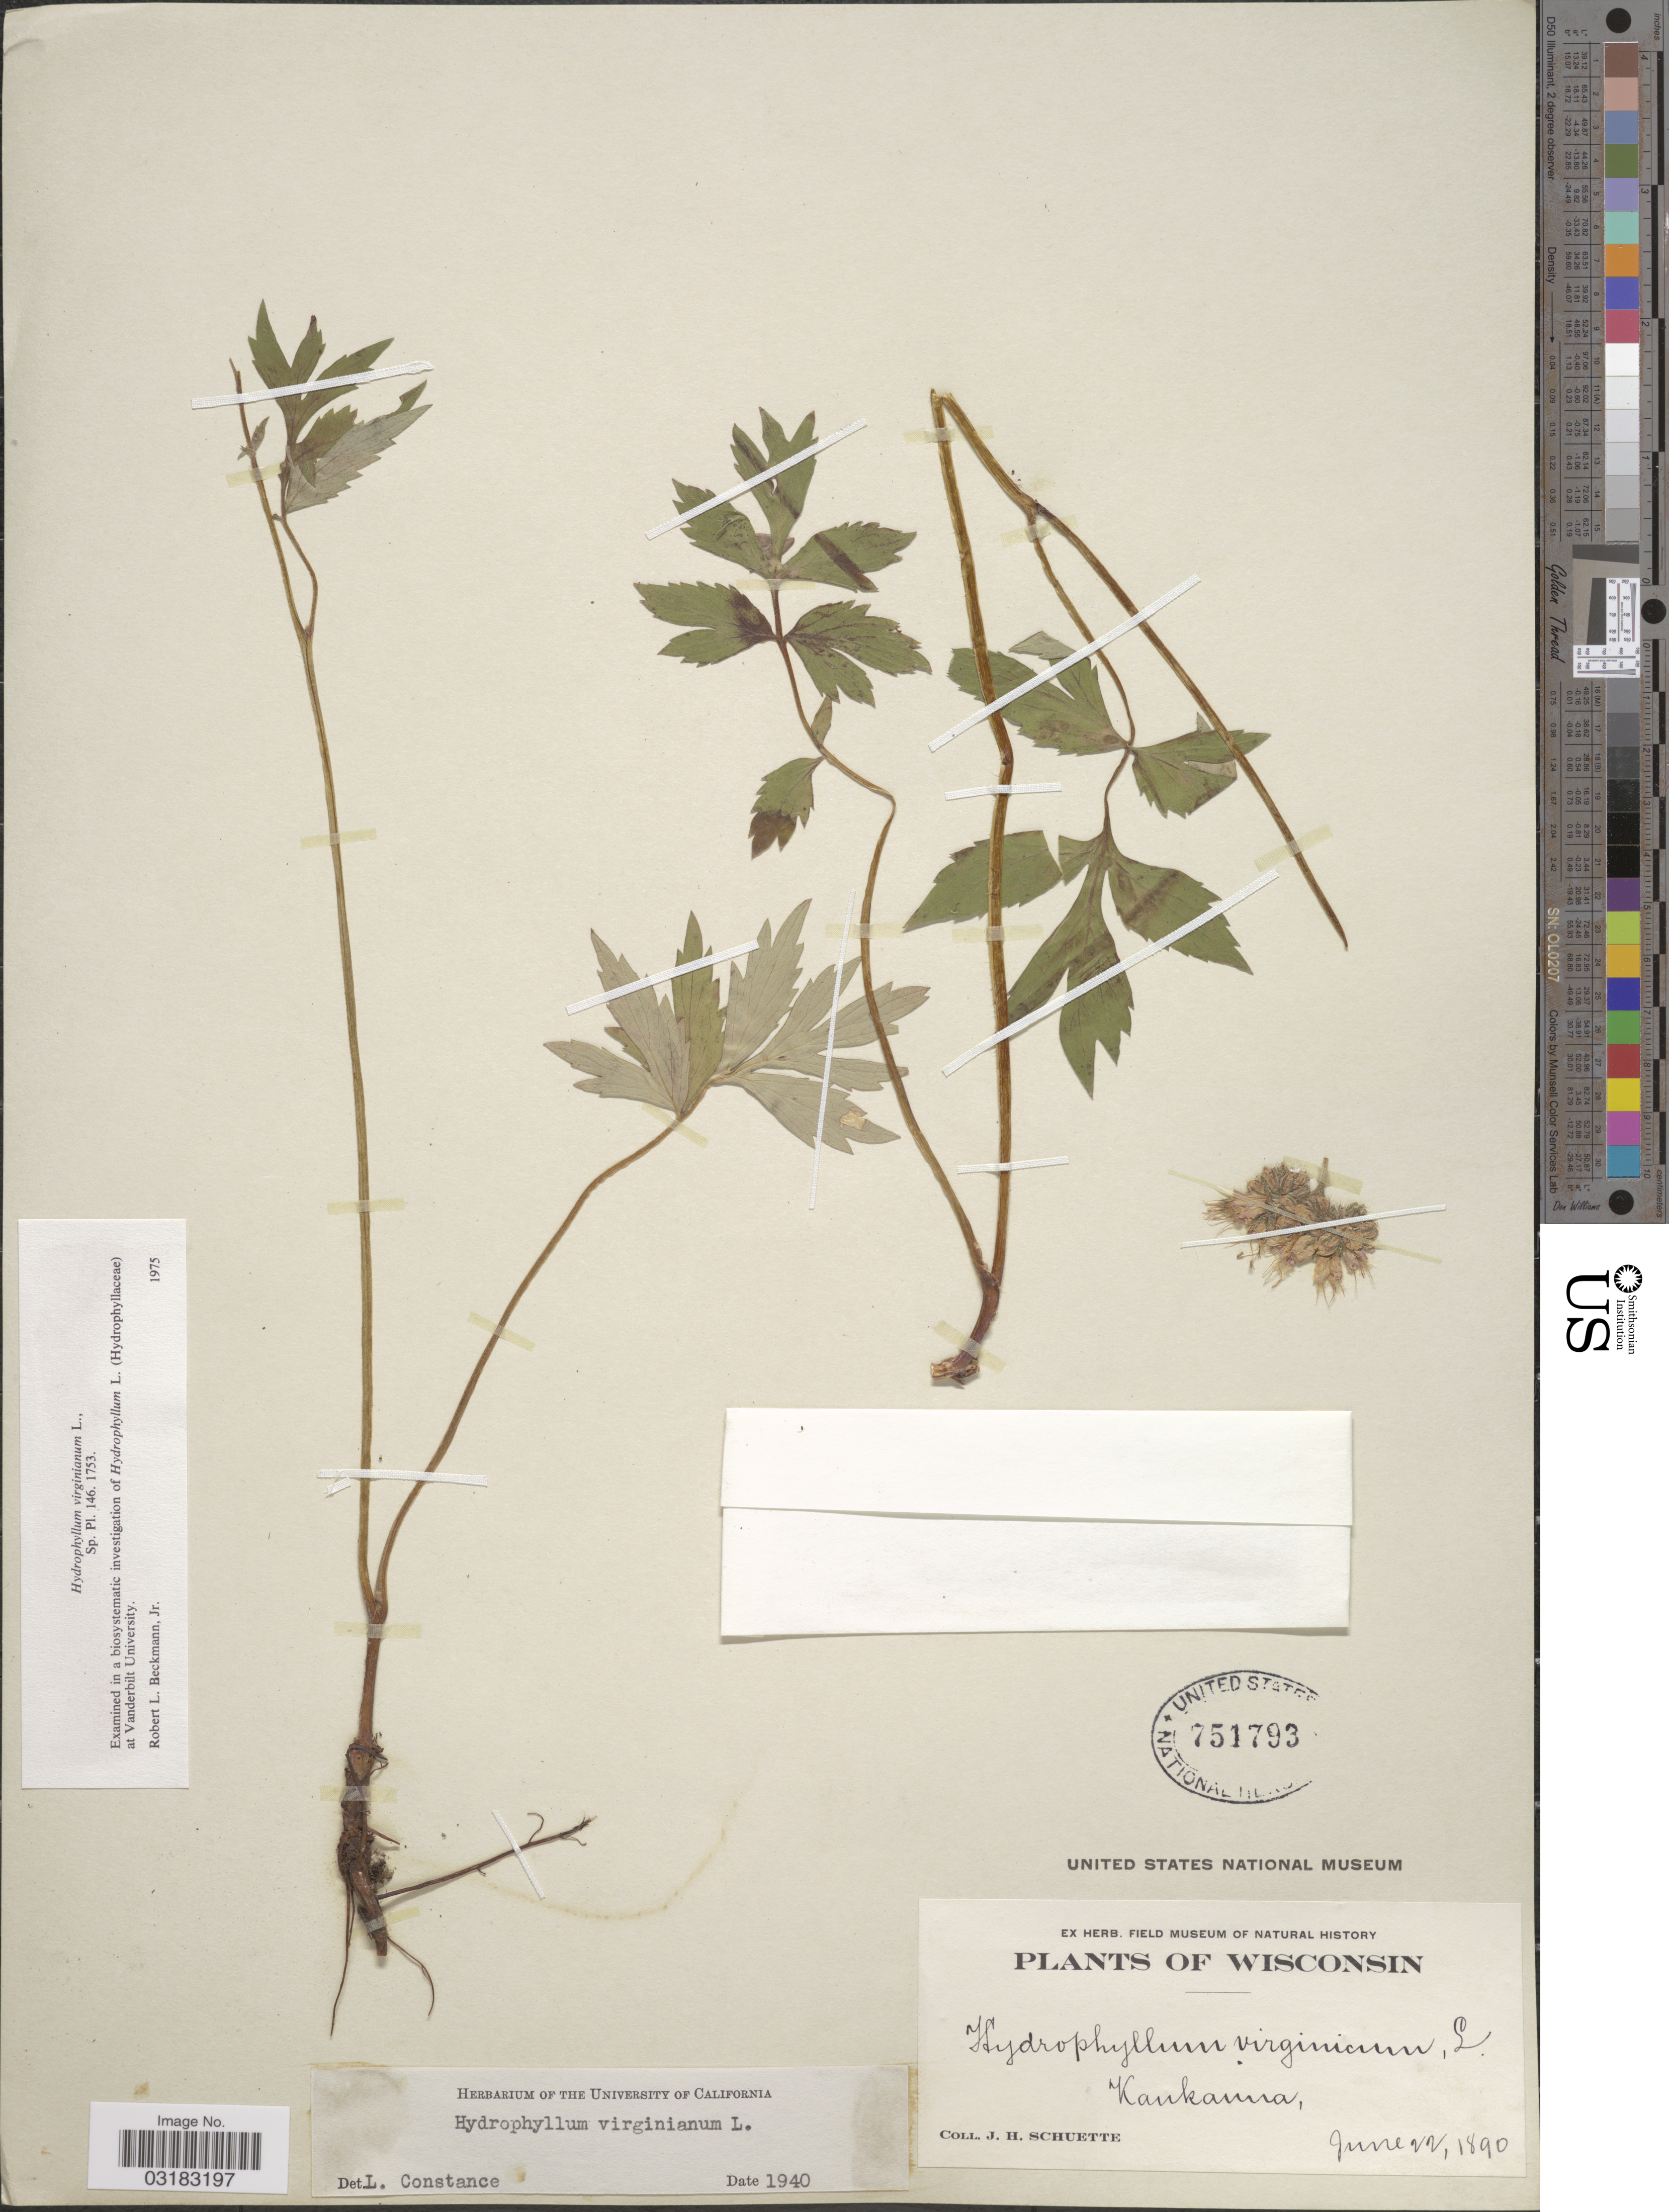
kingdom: Plantae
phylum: Tracheophyta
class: Magnoliopsida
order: Boraginales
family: Hydrophyllaceae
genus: Hydrophyllum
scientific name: Hydrophyllum virginianum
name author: L.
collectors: J. H. Schuette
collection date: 1890-06-22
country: United States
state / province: Wisconsin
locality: Kaukauna.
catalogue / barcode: US 751793